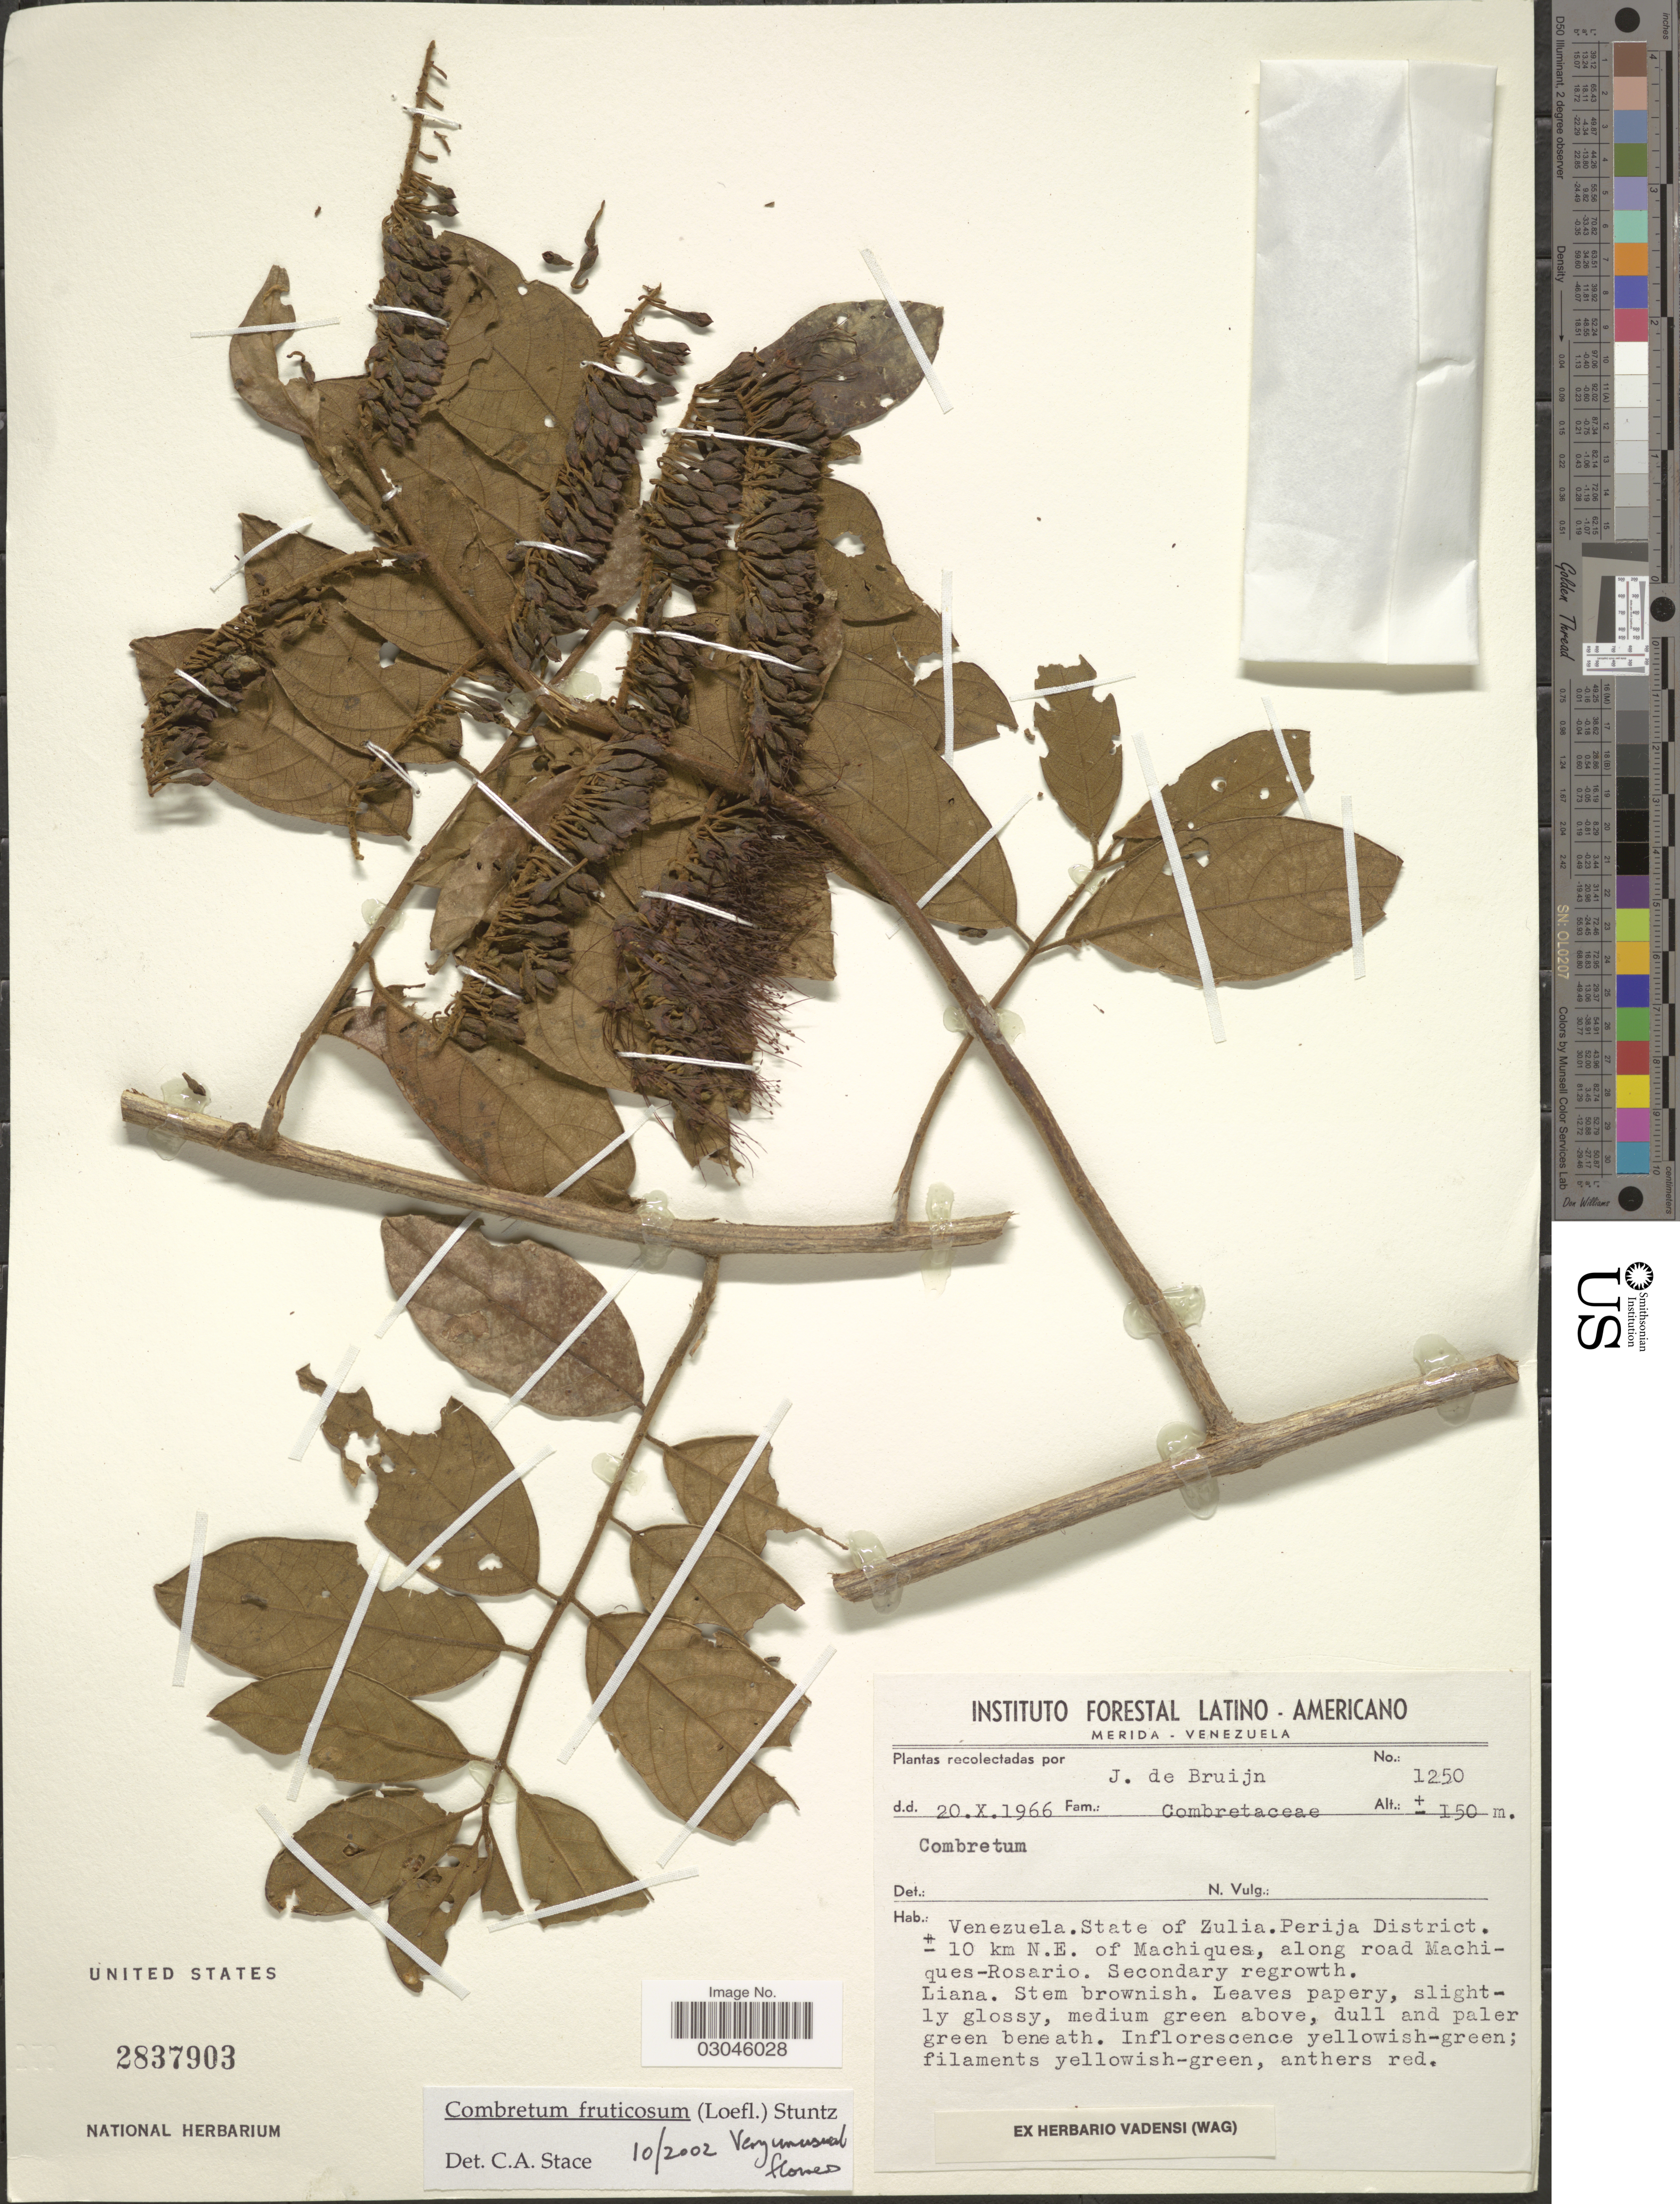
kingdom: Plantae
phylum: Tracheophyta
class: Magnoliopsida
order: Myrtales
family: Combretaceae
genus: Combretum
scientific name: Combretum fruticosum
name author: (Loefl.) Stuntz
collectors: J. Bruijn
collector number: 1250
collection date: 1966-10-20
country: Venezuela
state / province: Zulia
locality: Perija District. ±10 km N.E. of Machiques, along road Machiques-Rosario.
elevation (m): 150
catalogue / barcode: US 2837903